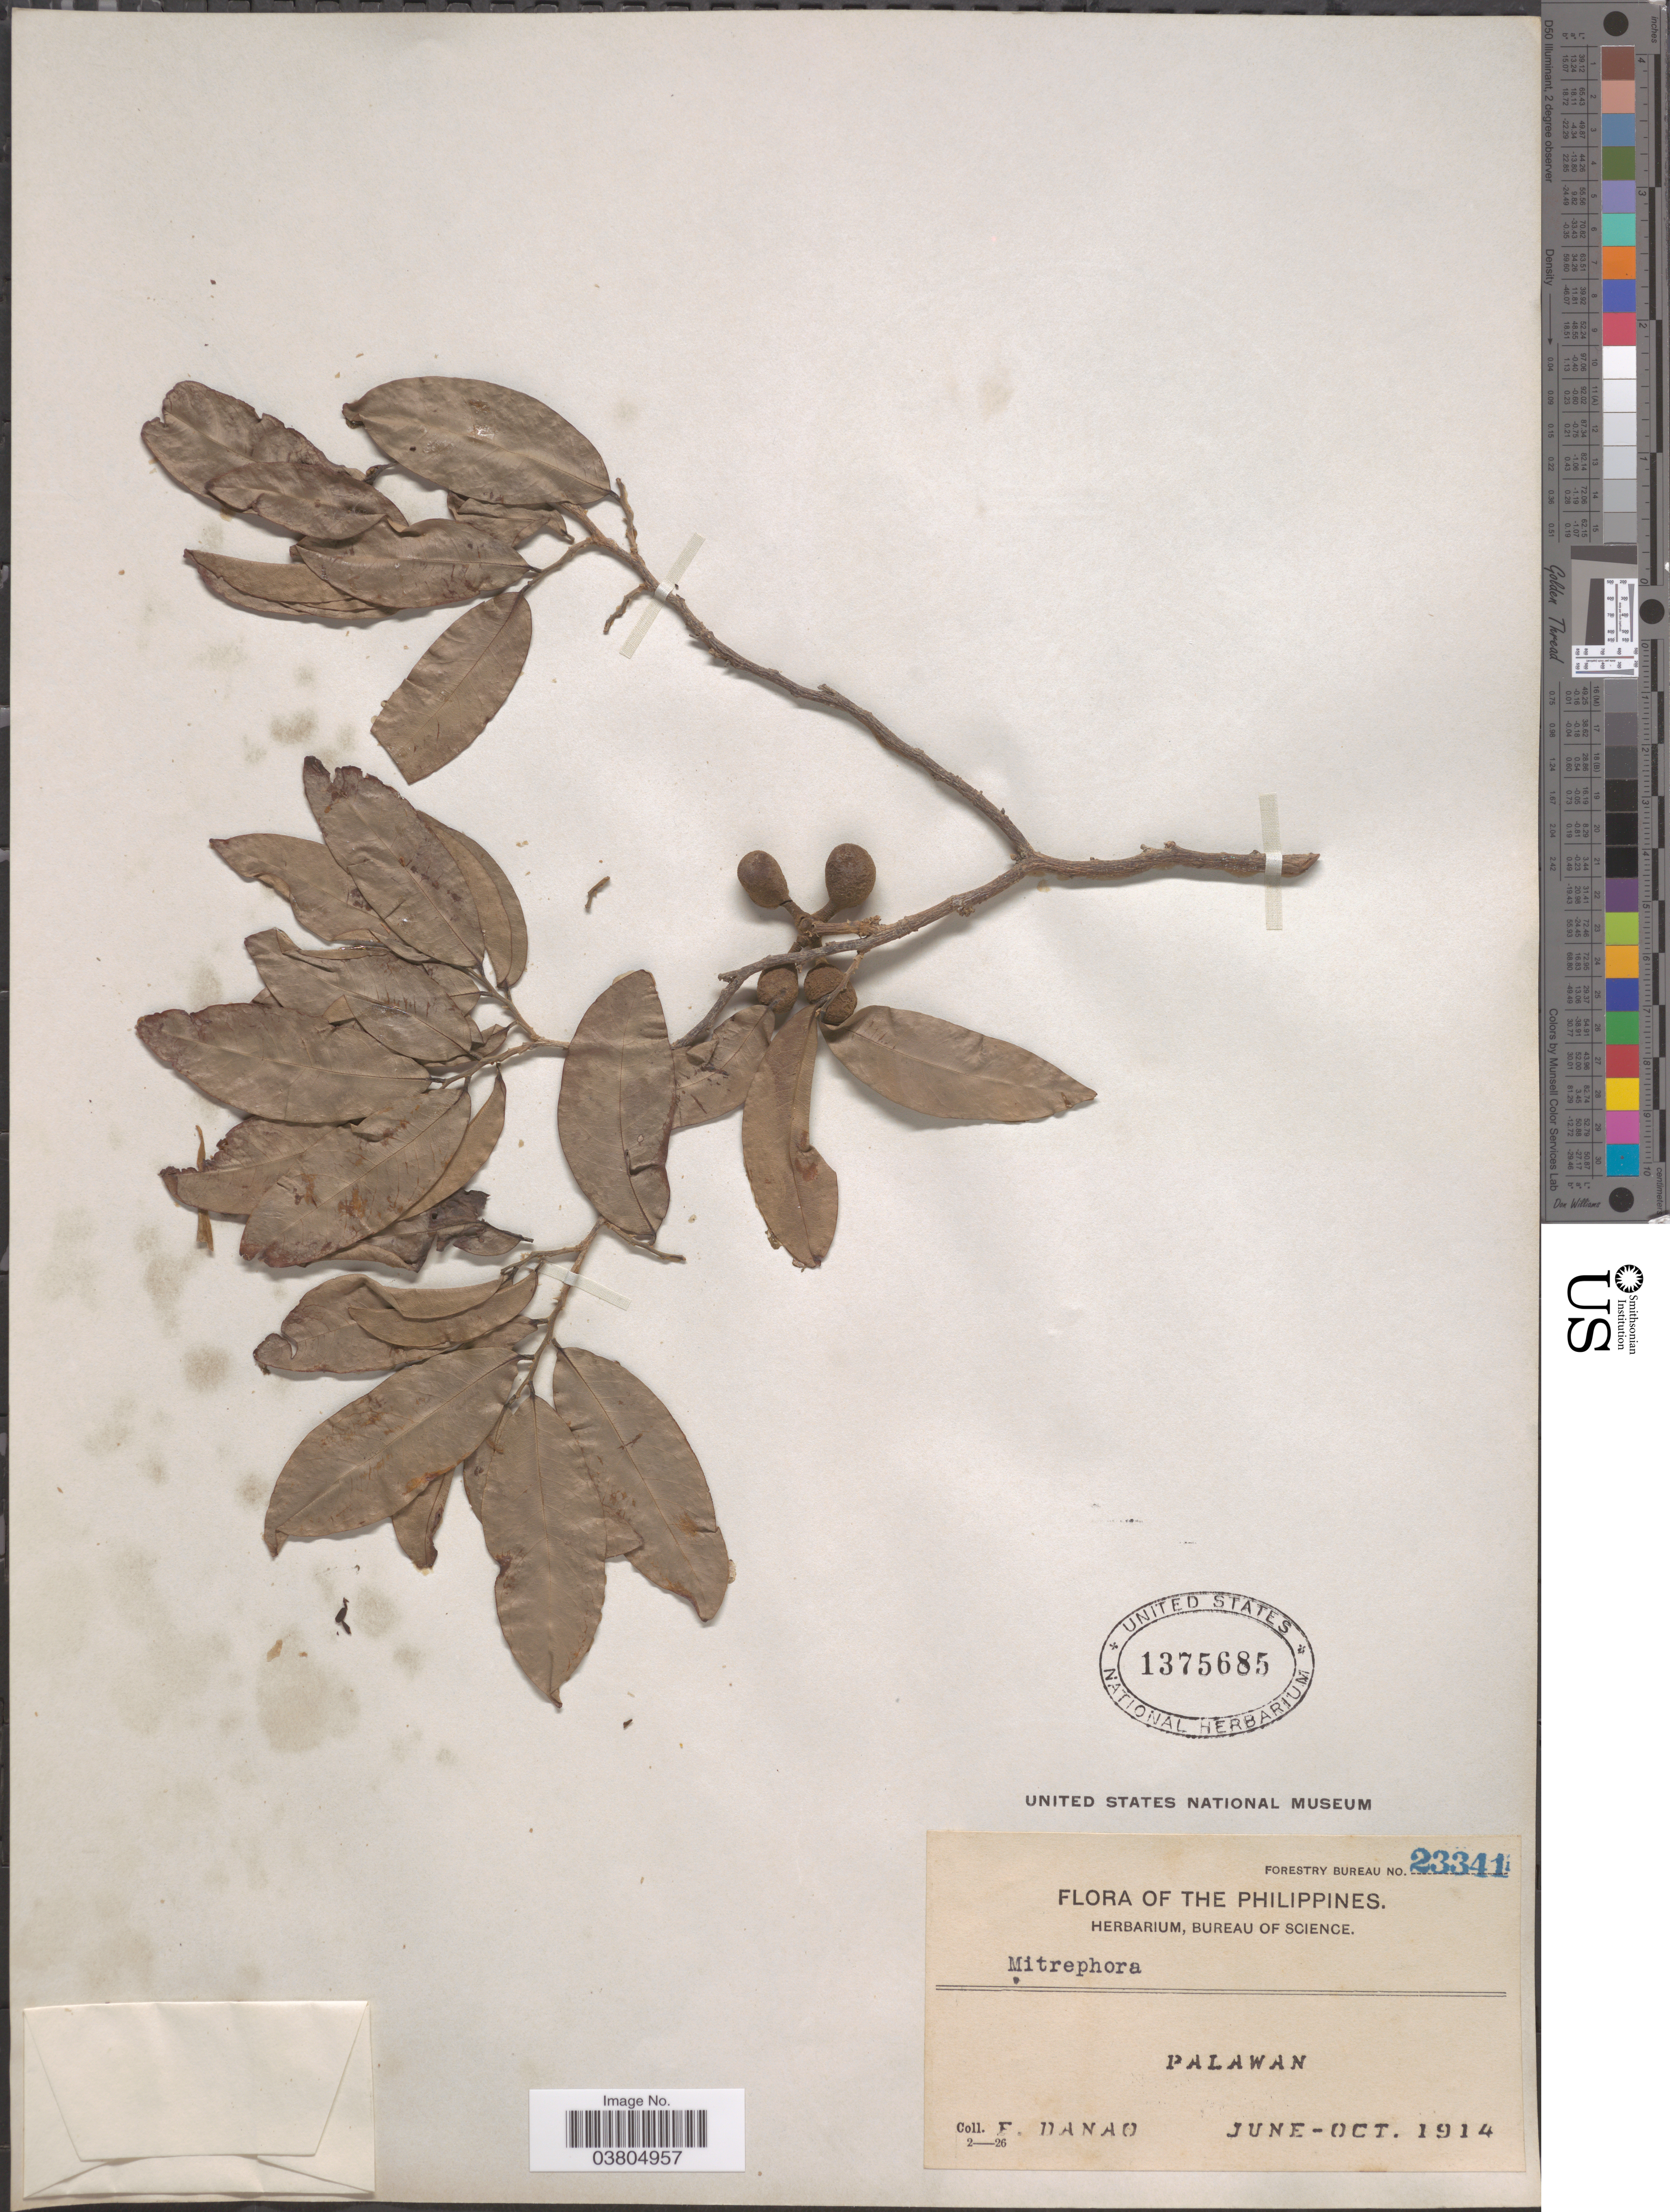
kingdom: Plantae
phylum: Tracheophyta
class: Magnoliopsida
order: Magnoliales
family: Annonaceae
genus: Mitrephora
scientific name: Mitrephora sp.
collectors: F. Danao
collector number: Forestry Bureau 23341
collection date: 1914-06/1914-10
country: Philippines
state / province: Mimaropa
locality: Palawan.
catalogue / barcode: US 1375685